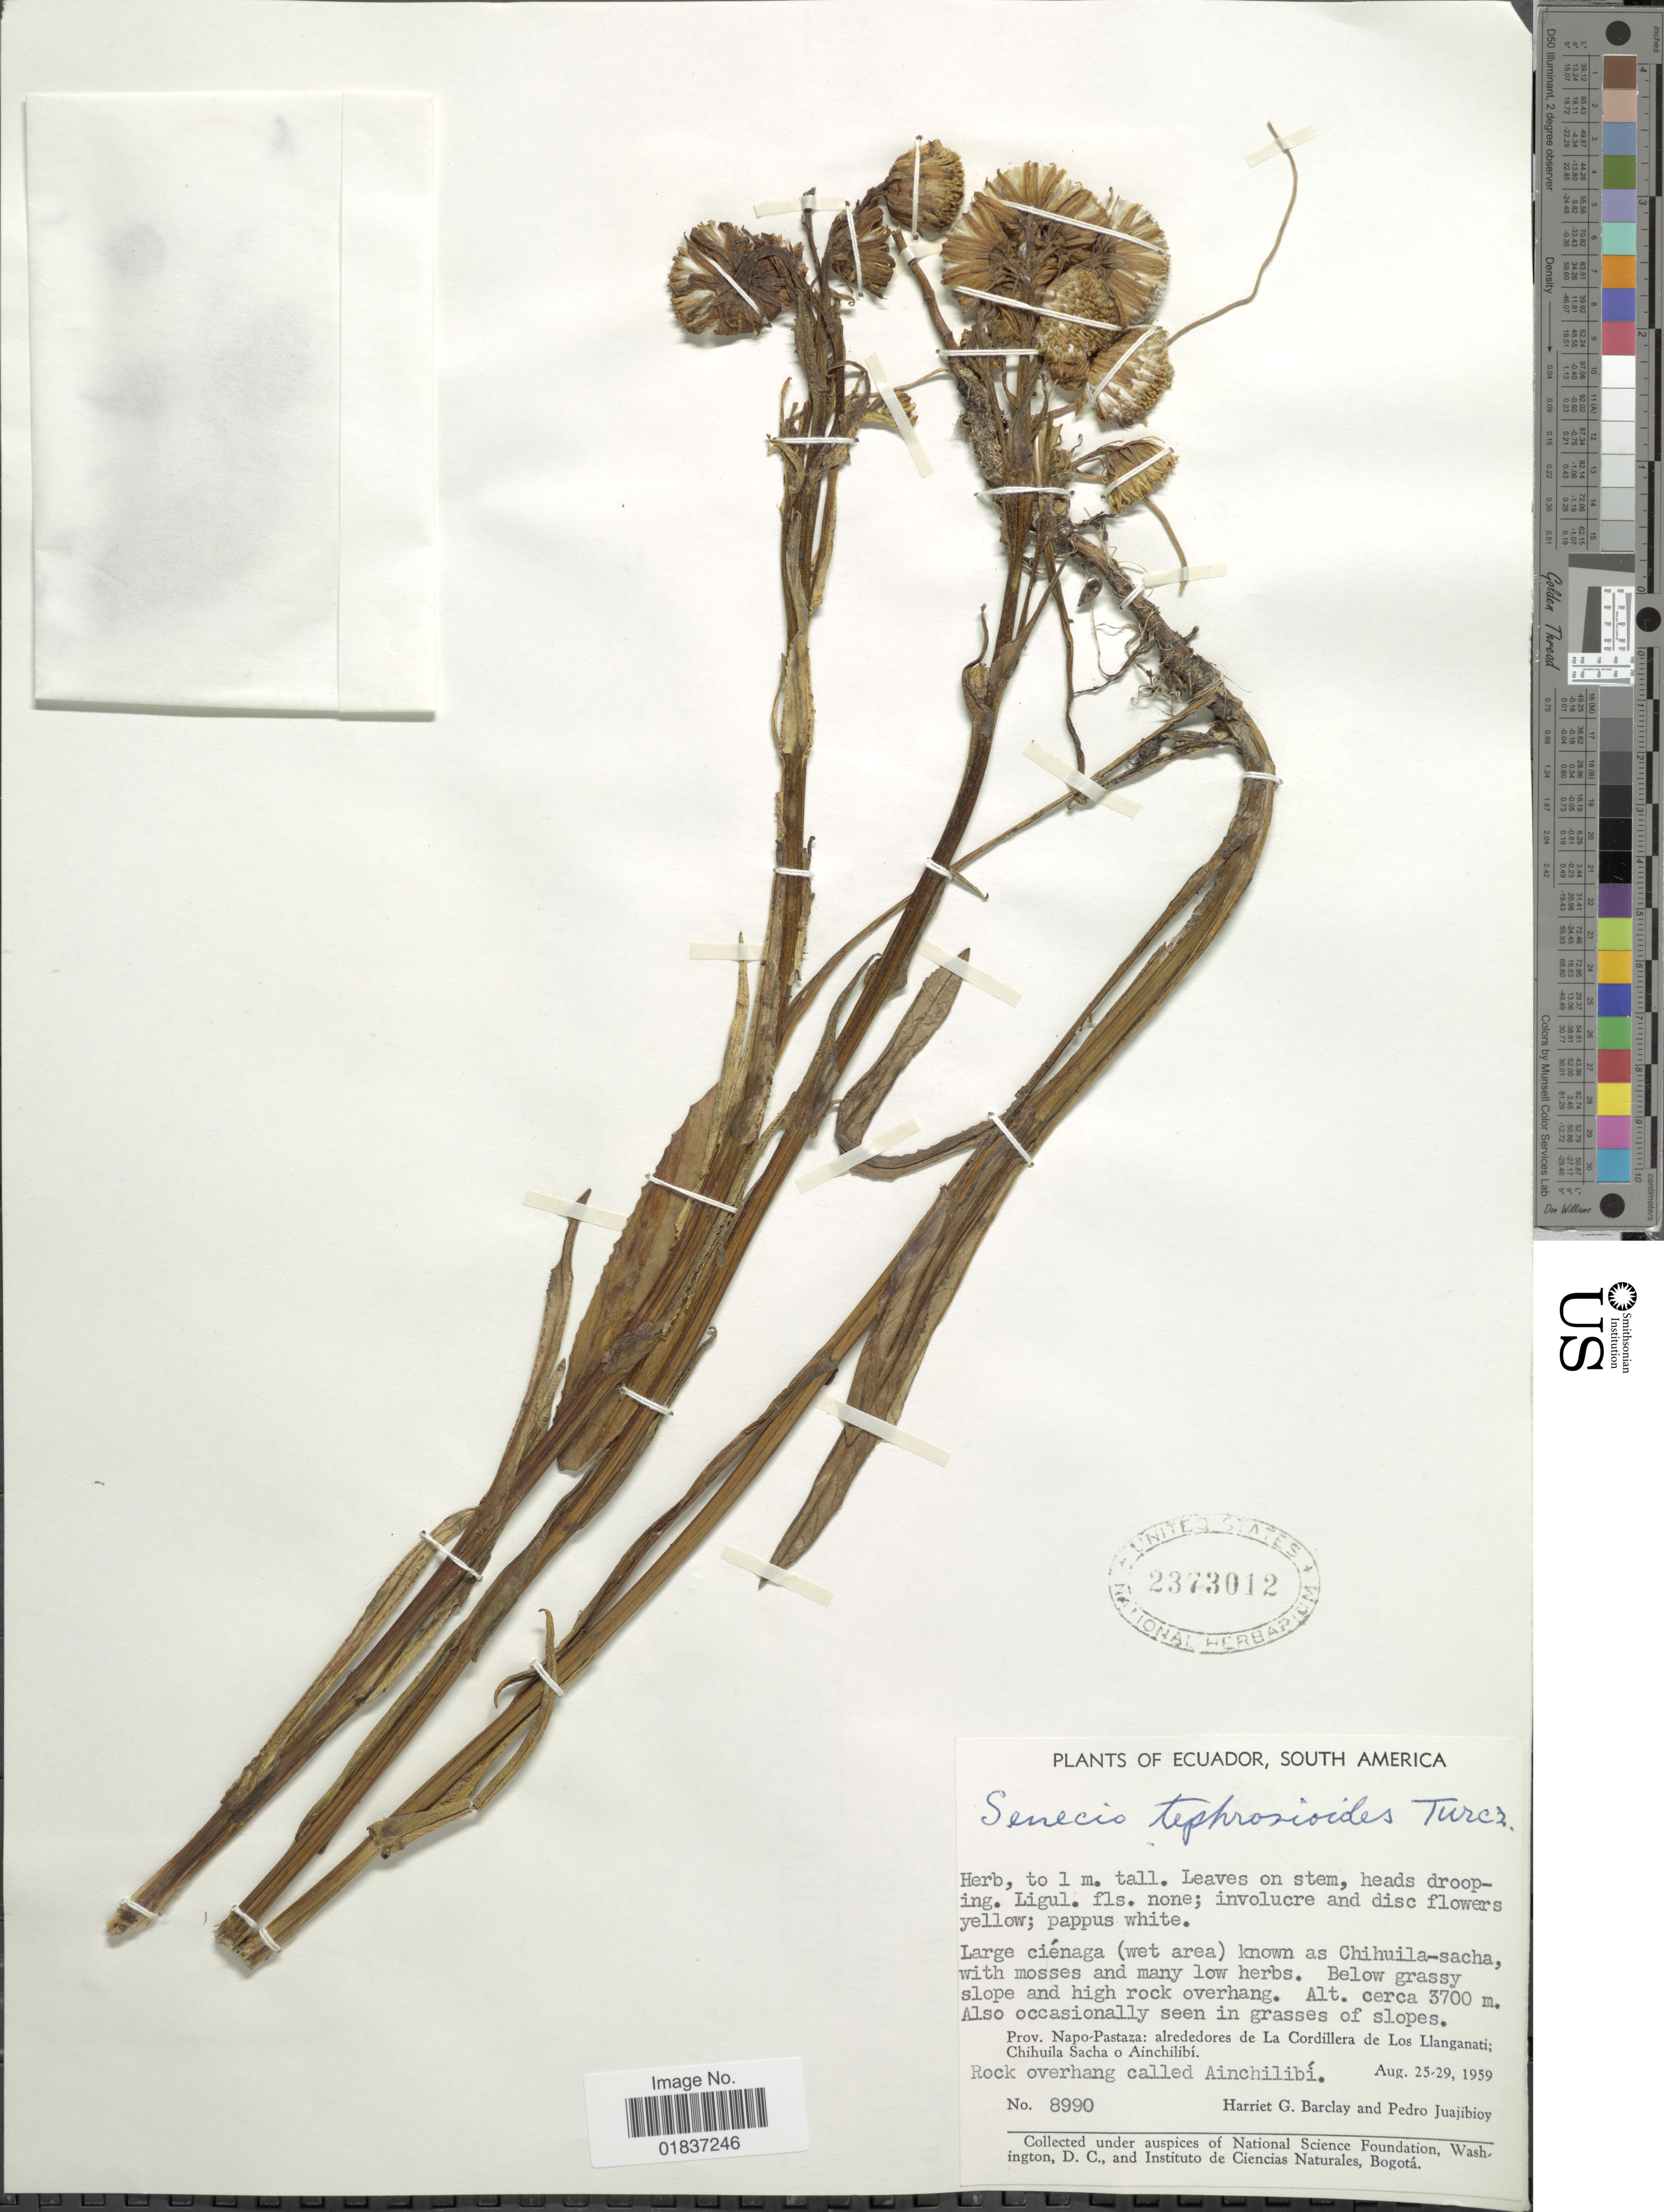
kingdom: Plantae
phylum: Tracheophyta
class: Magnoliopsida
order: Asterales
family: Asteraceae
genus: Senecio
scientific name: Senecio tephrosioides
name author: Turcz.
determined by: Salomon, Luciana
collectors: H. G. Barclay & P. Juajibioy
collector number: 8990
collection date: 1959-08-25/1959-08-29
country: Ecuador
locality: Prov. Napo-Pastaza: alrededores de La Cordillera de Los Llanganati; Chihuila Sacha o Ainchilibi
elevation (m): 3700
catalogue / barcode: US 2373012